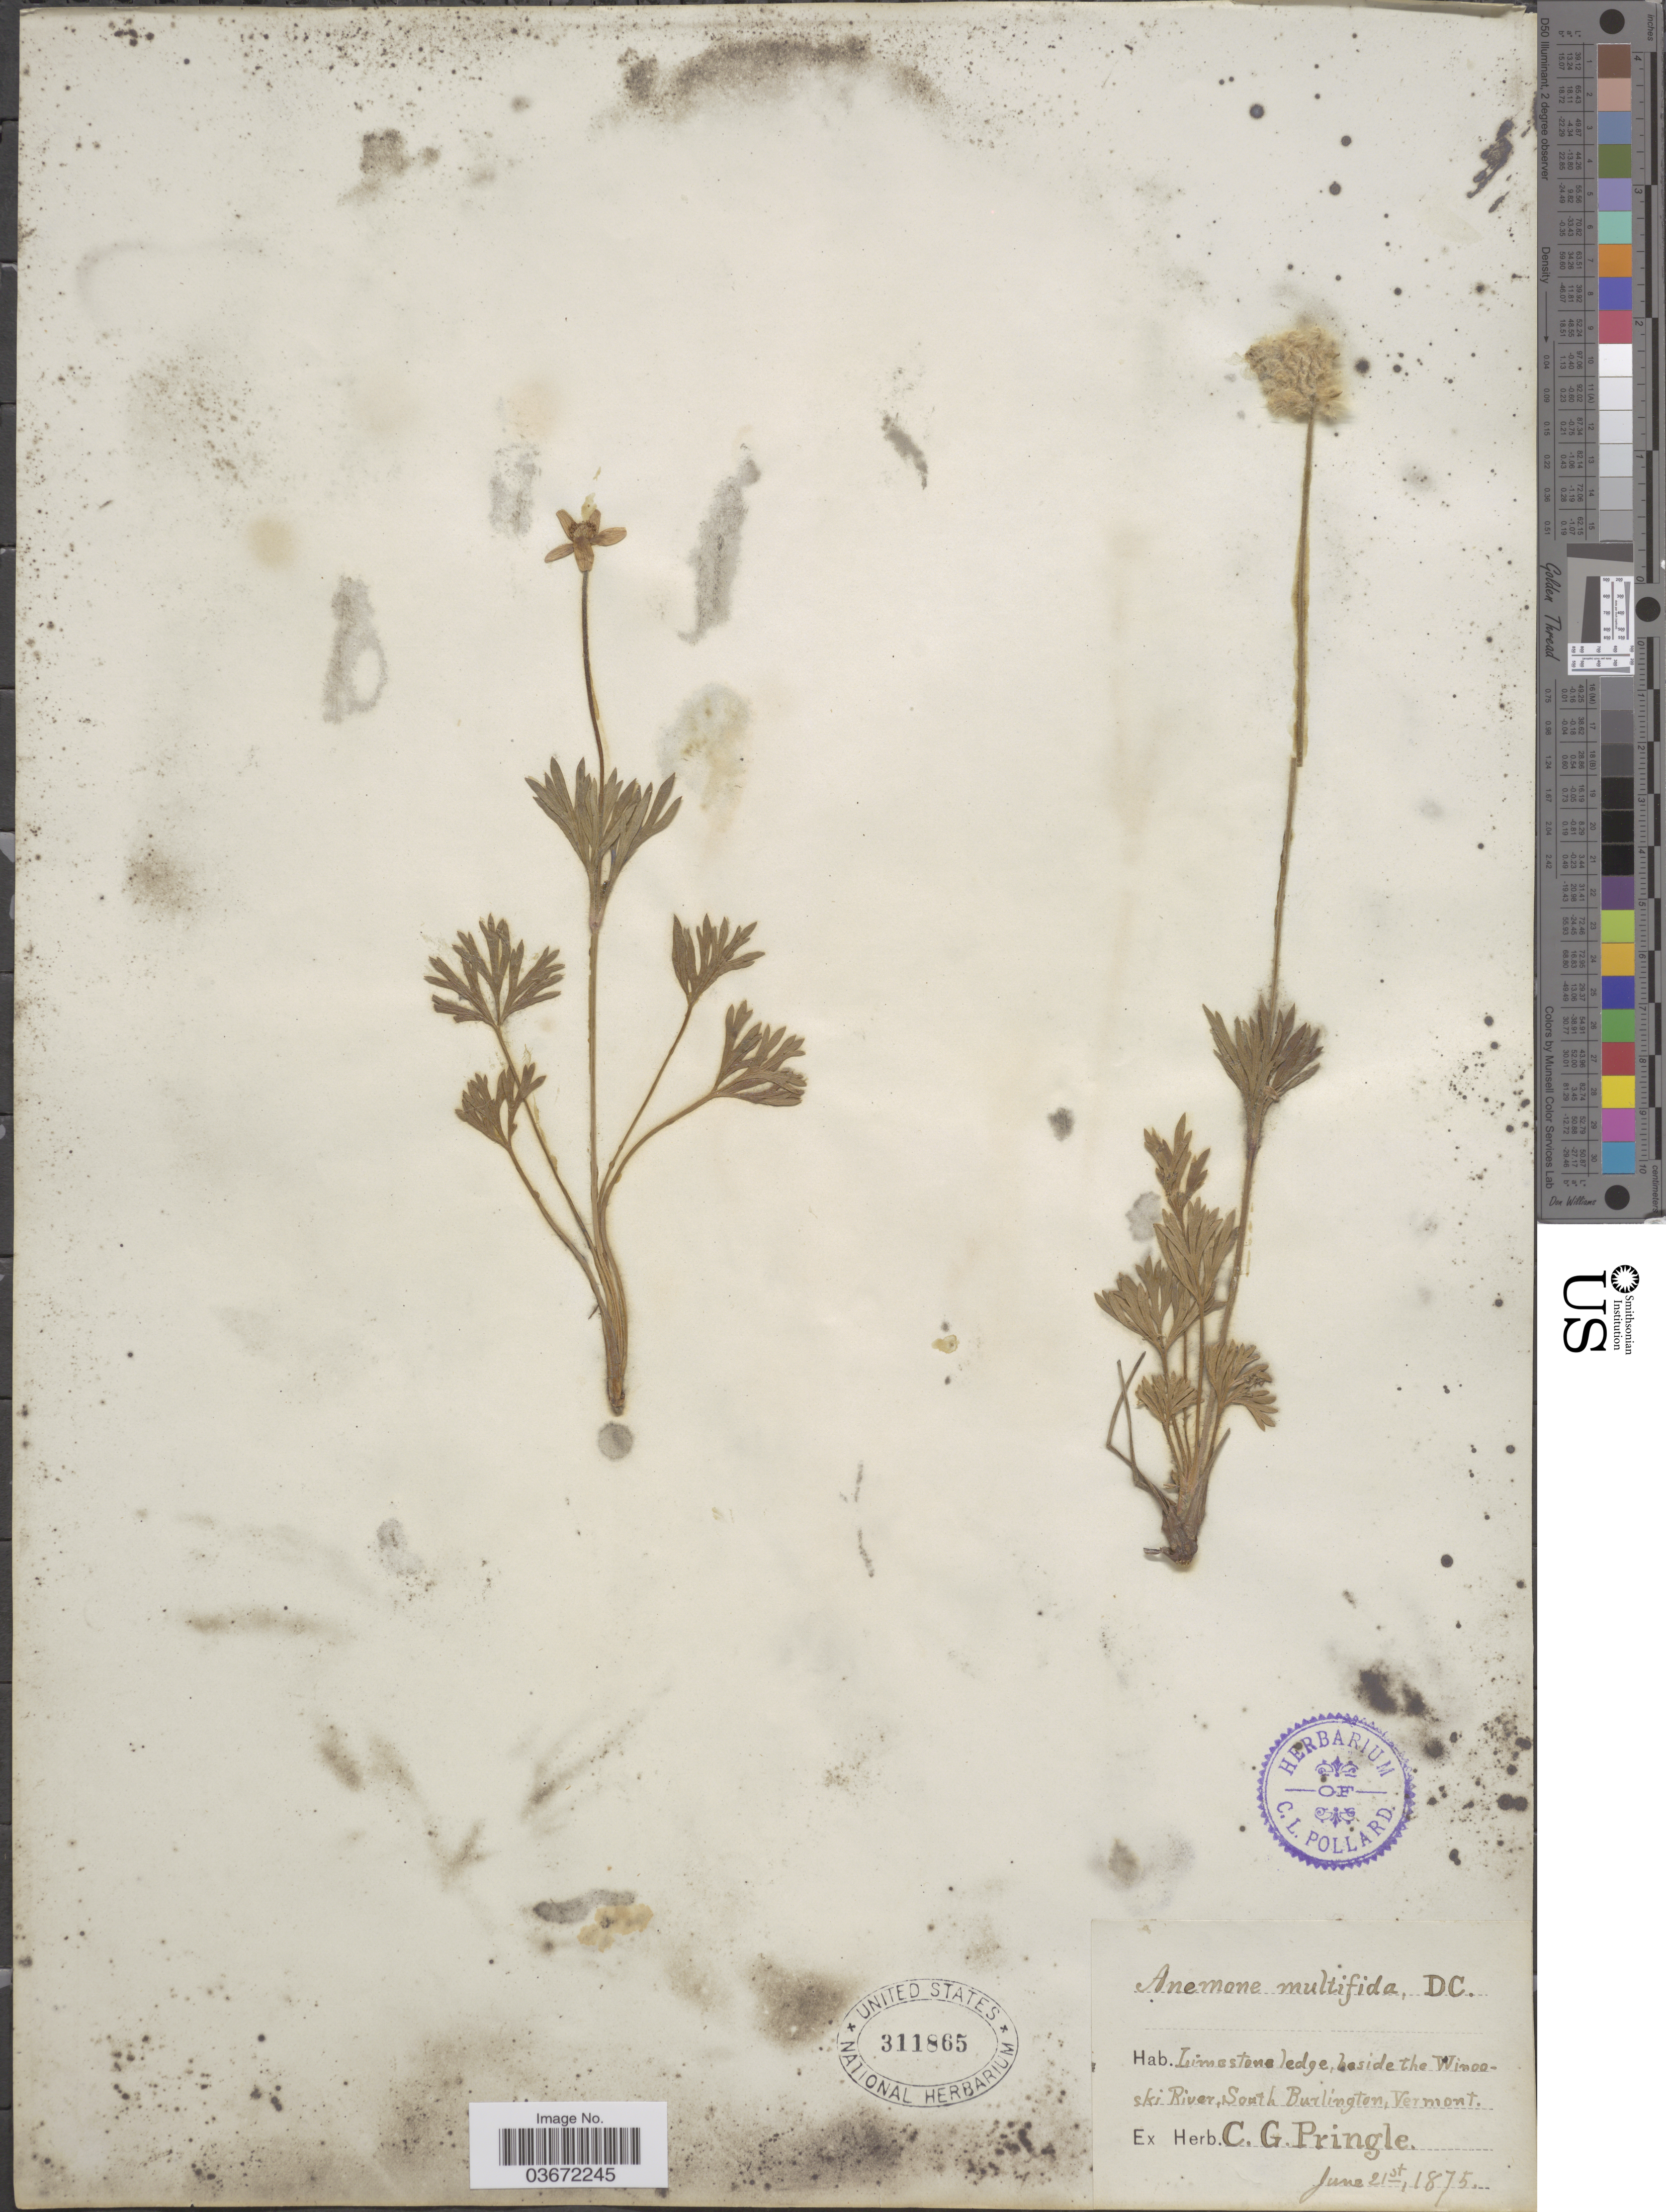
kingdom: Plantae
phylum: Tracheophyta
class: Magnoliopsida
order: Ranunculales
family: Ranunculaceae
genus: Anemone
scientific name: Anemone multifida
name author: Poir.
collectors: ex herb. C. G. Pringle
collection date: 1875-06-21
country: United States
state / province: Vermont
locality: Limestone ledge, beside the Winooski River, South Burlington.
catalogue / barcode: US 311865